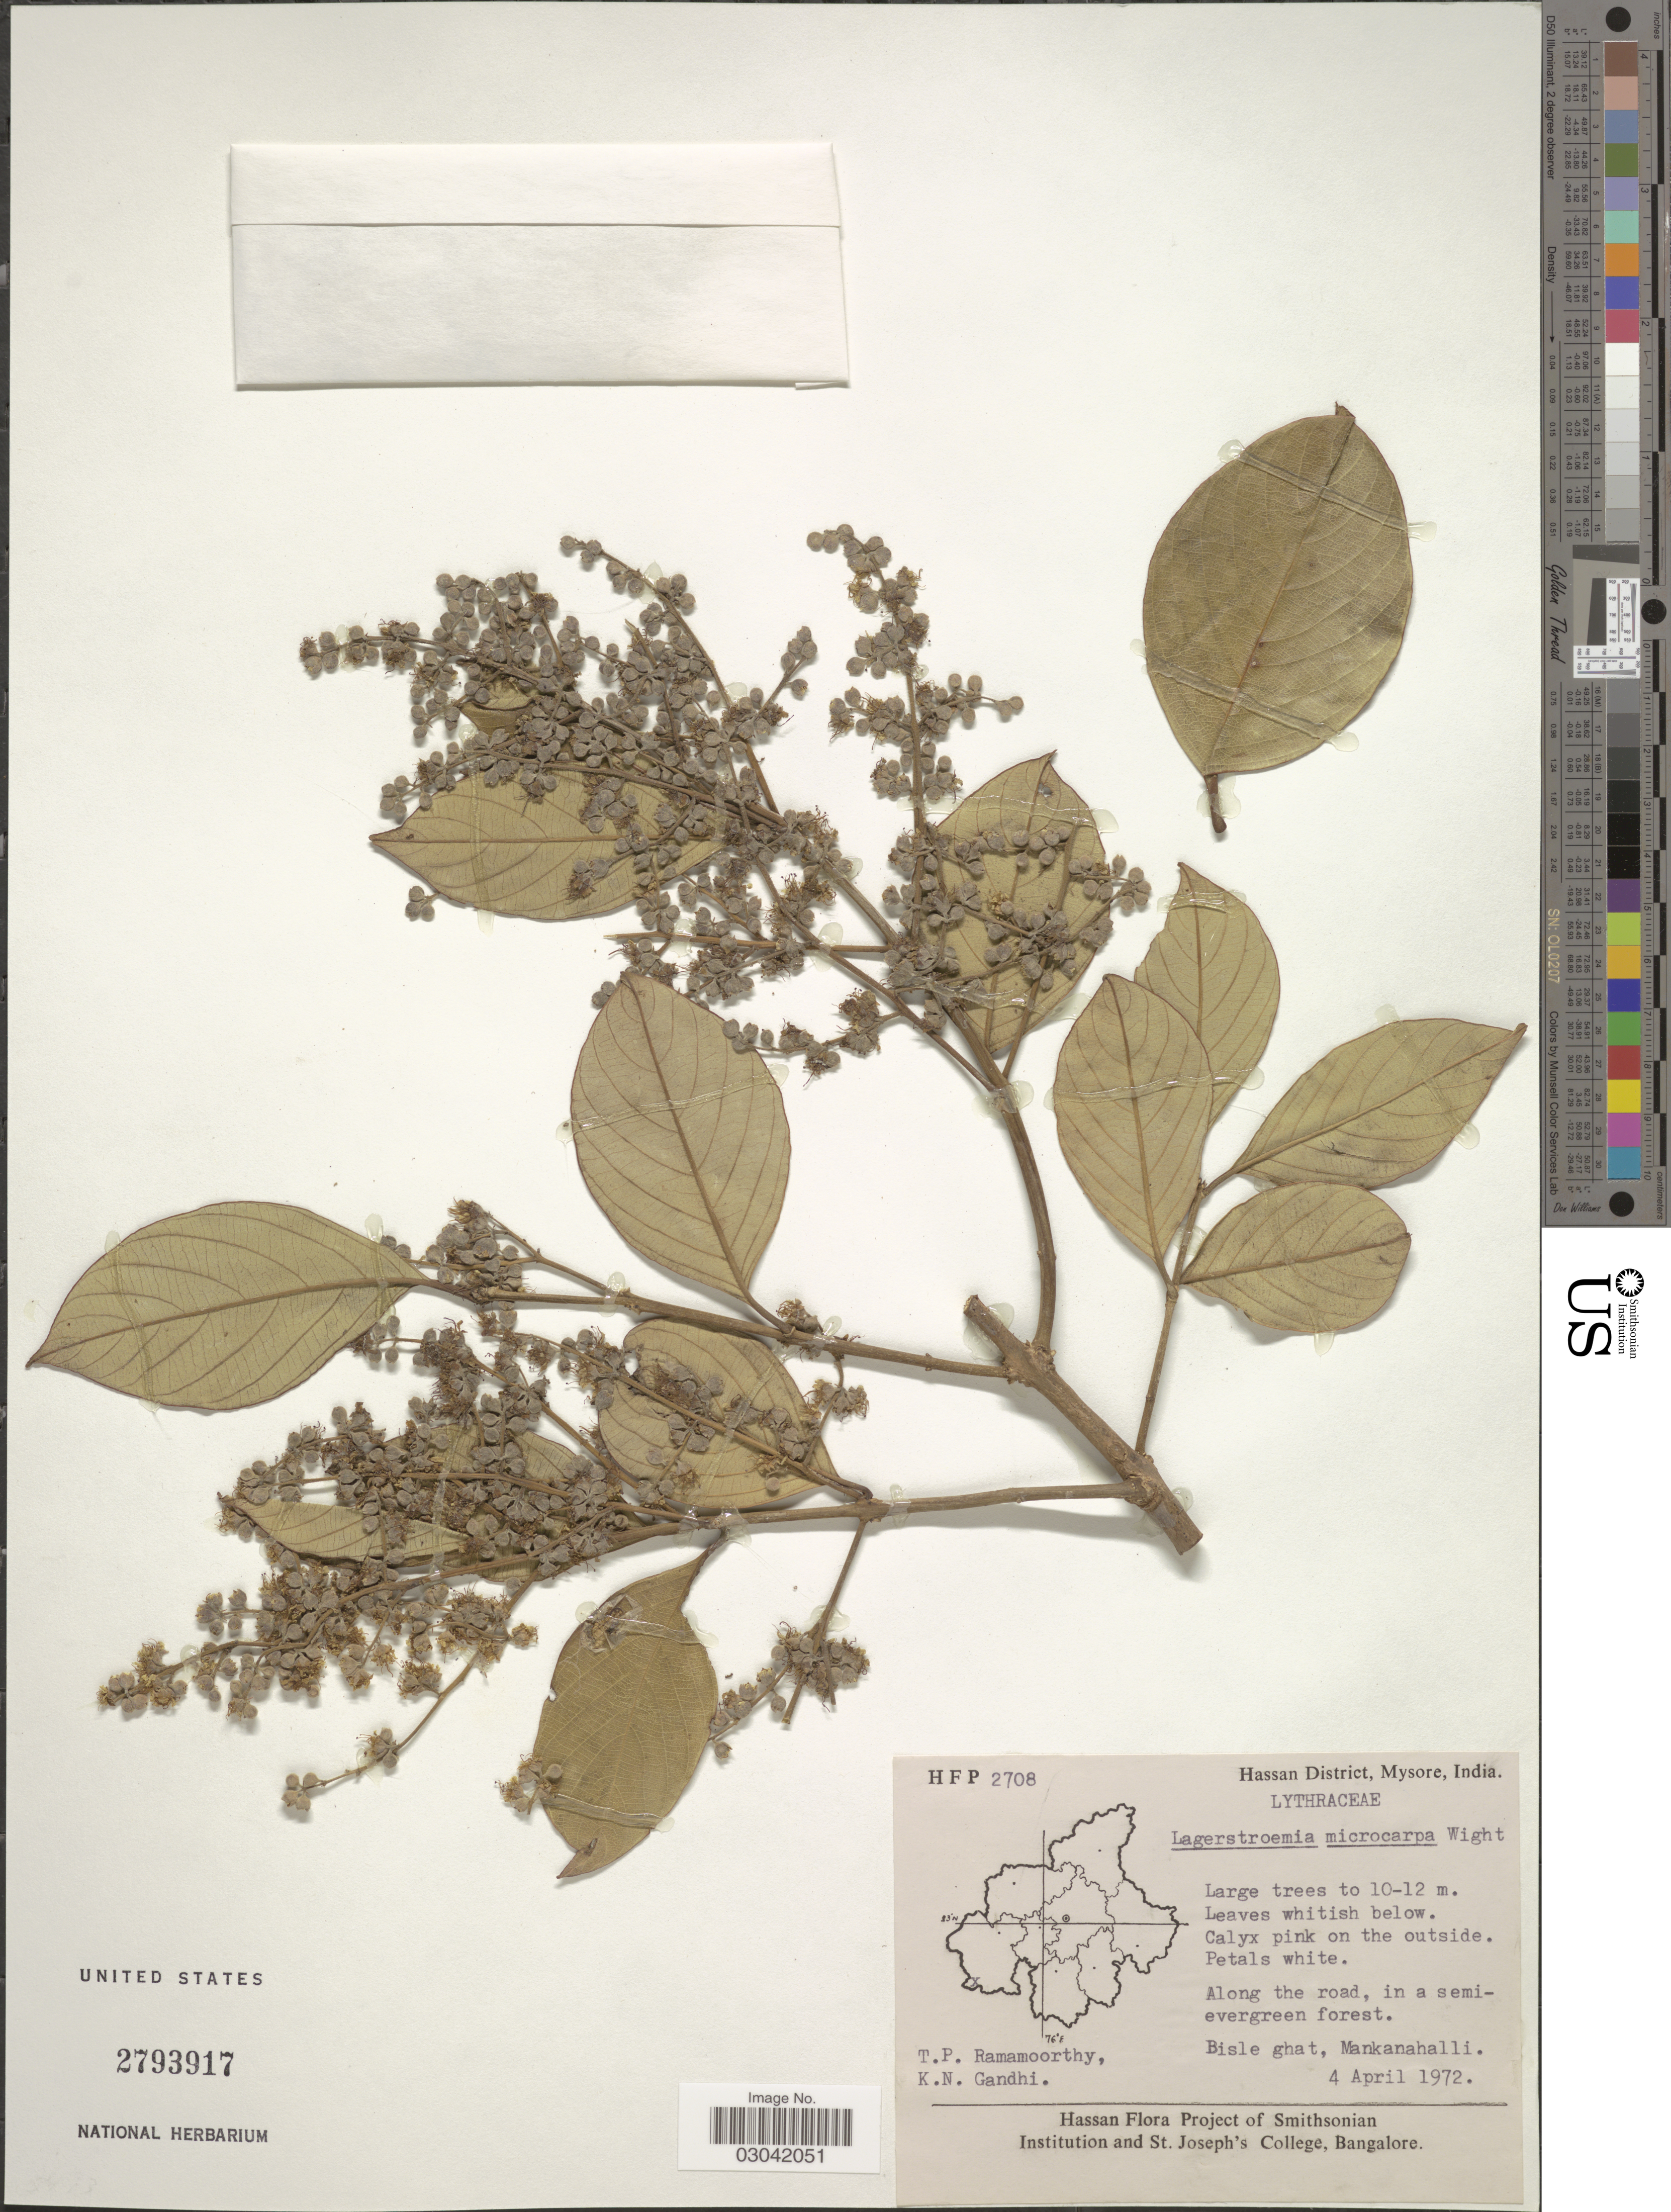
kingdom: Plantae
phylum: Tracheophyta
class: Magnoliopsida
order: Myrtales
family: Lythraceae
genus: Lagerstroemia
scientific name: Lagerstroemia microcarpa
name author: Wight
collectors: T. P. Ramamoorthy & K. N. Gandhi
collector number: HFP 2708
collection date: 1972-04-04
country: India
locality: Hassan District, Mysore. Along the road, in a semi-evergreen forest. Bisle ghat, Mankanahalli.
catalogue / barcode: US 2793917